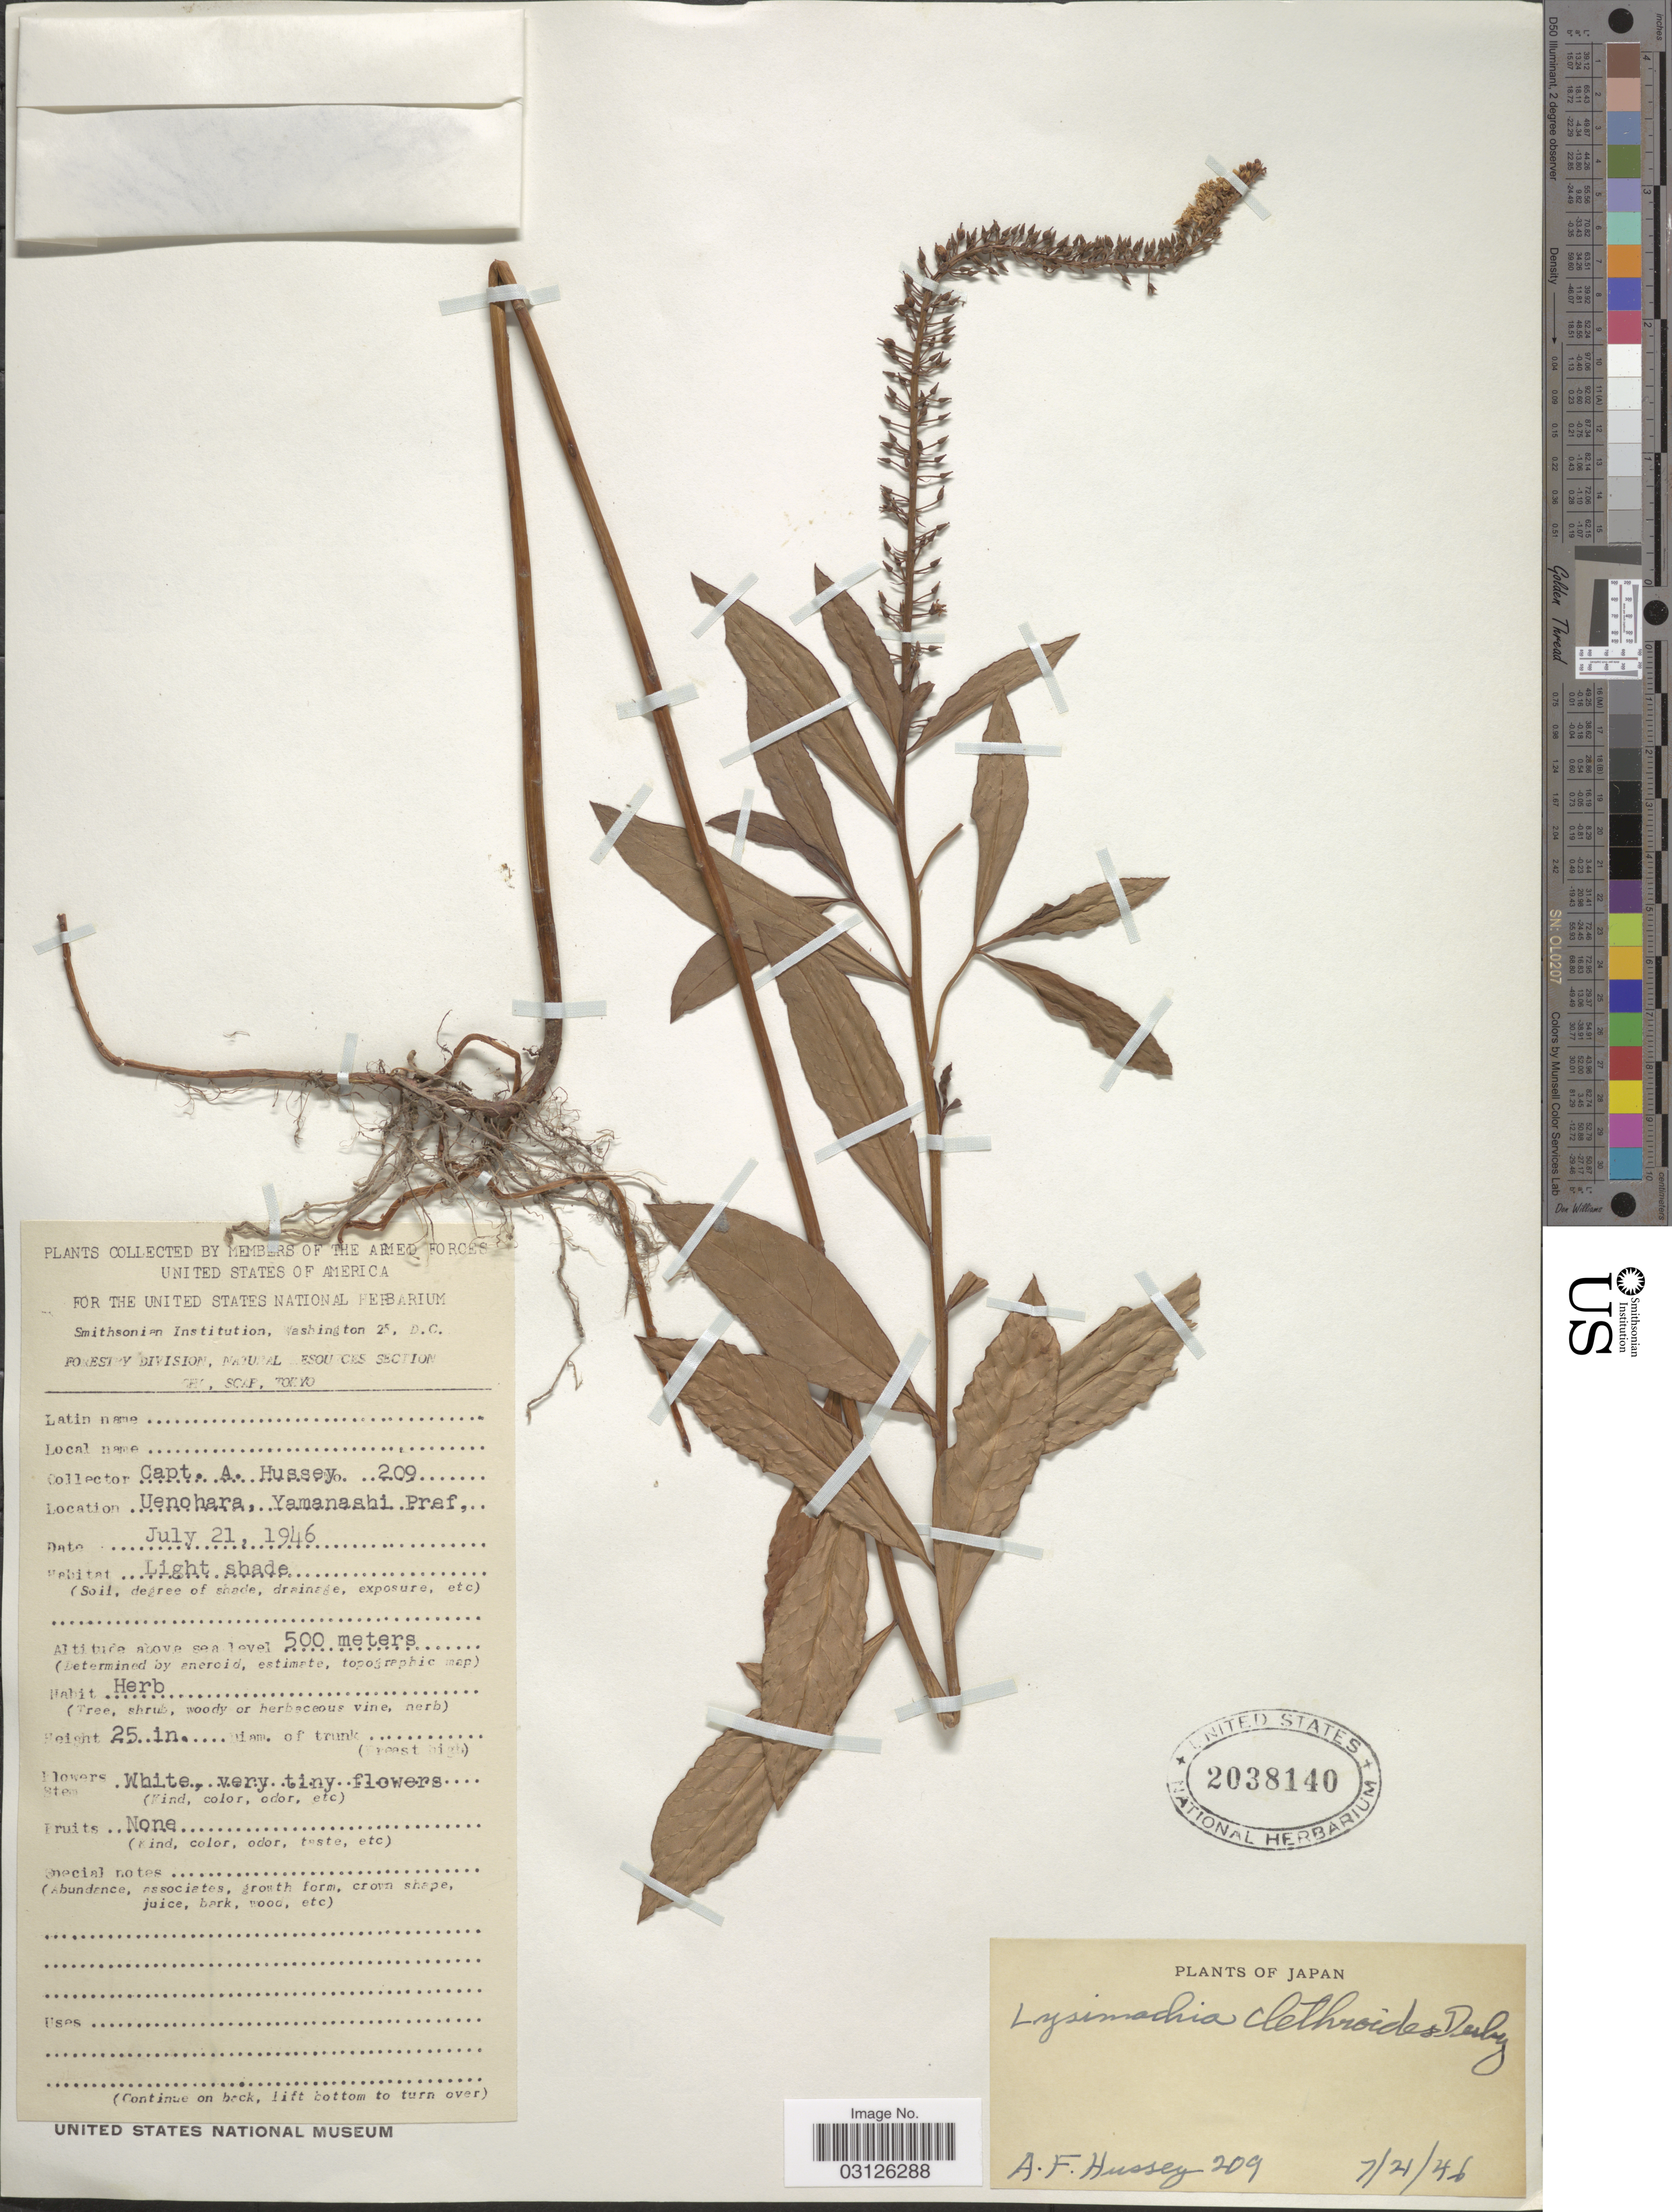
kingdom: Plantae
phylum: Tracheophyta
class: Magnoliopsida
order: Ericales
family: Primulaceae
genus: Lysimachia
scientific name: Lysimachia clethroides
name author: Duby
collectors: A. Hussey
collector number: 209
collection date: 1946-07-21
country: Japan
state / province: Yamanasi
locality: Uenohara, Yamanashi Pref.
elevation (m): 500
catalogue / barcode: US 2038140